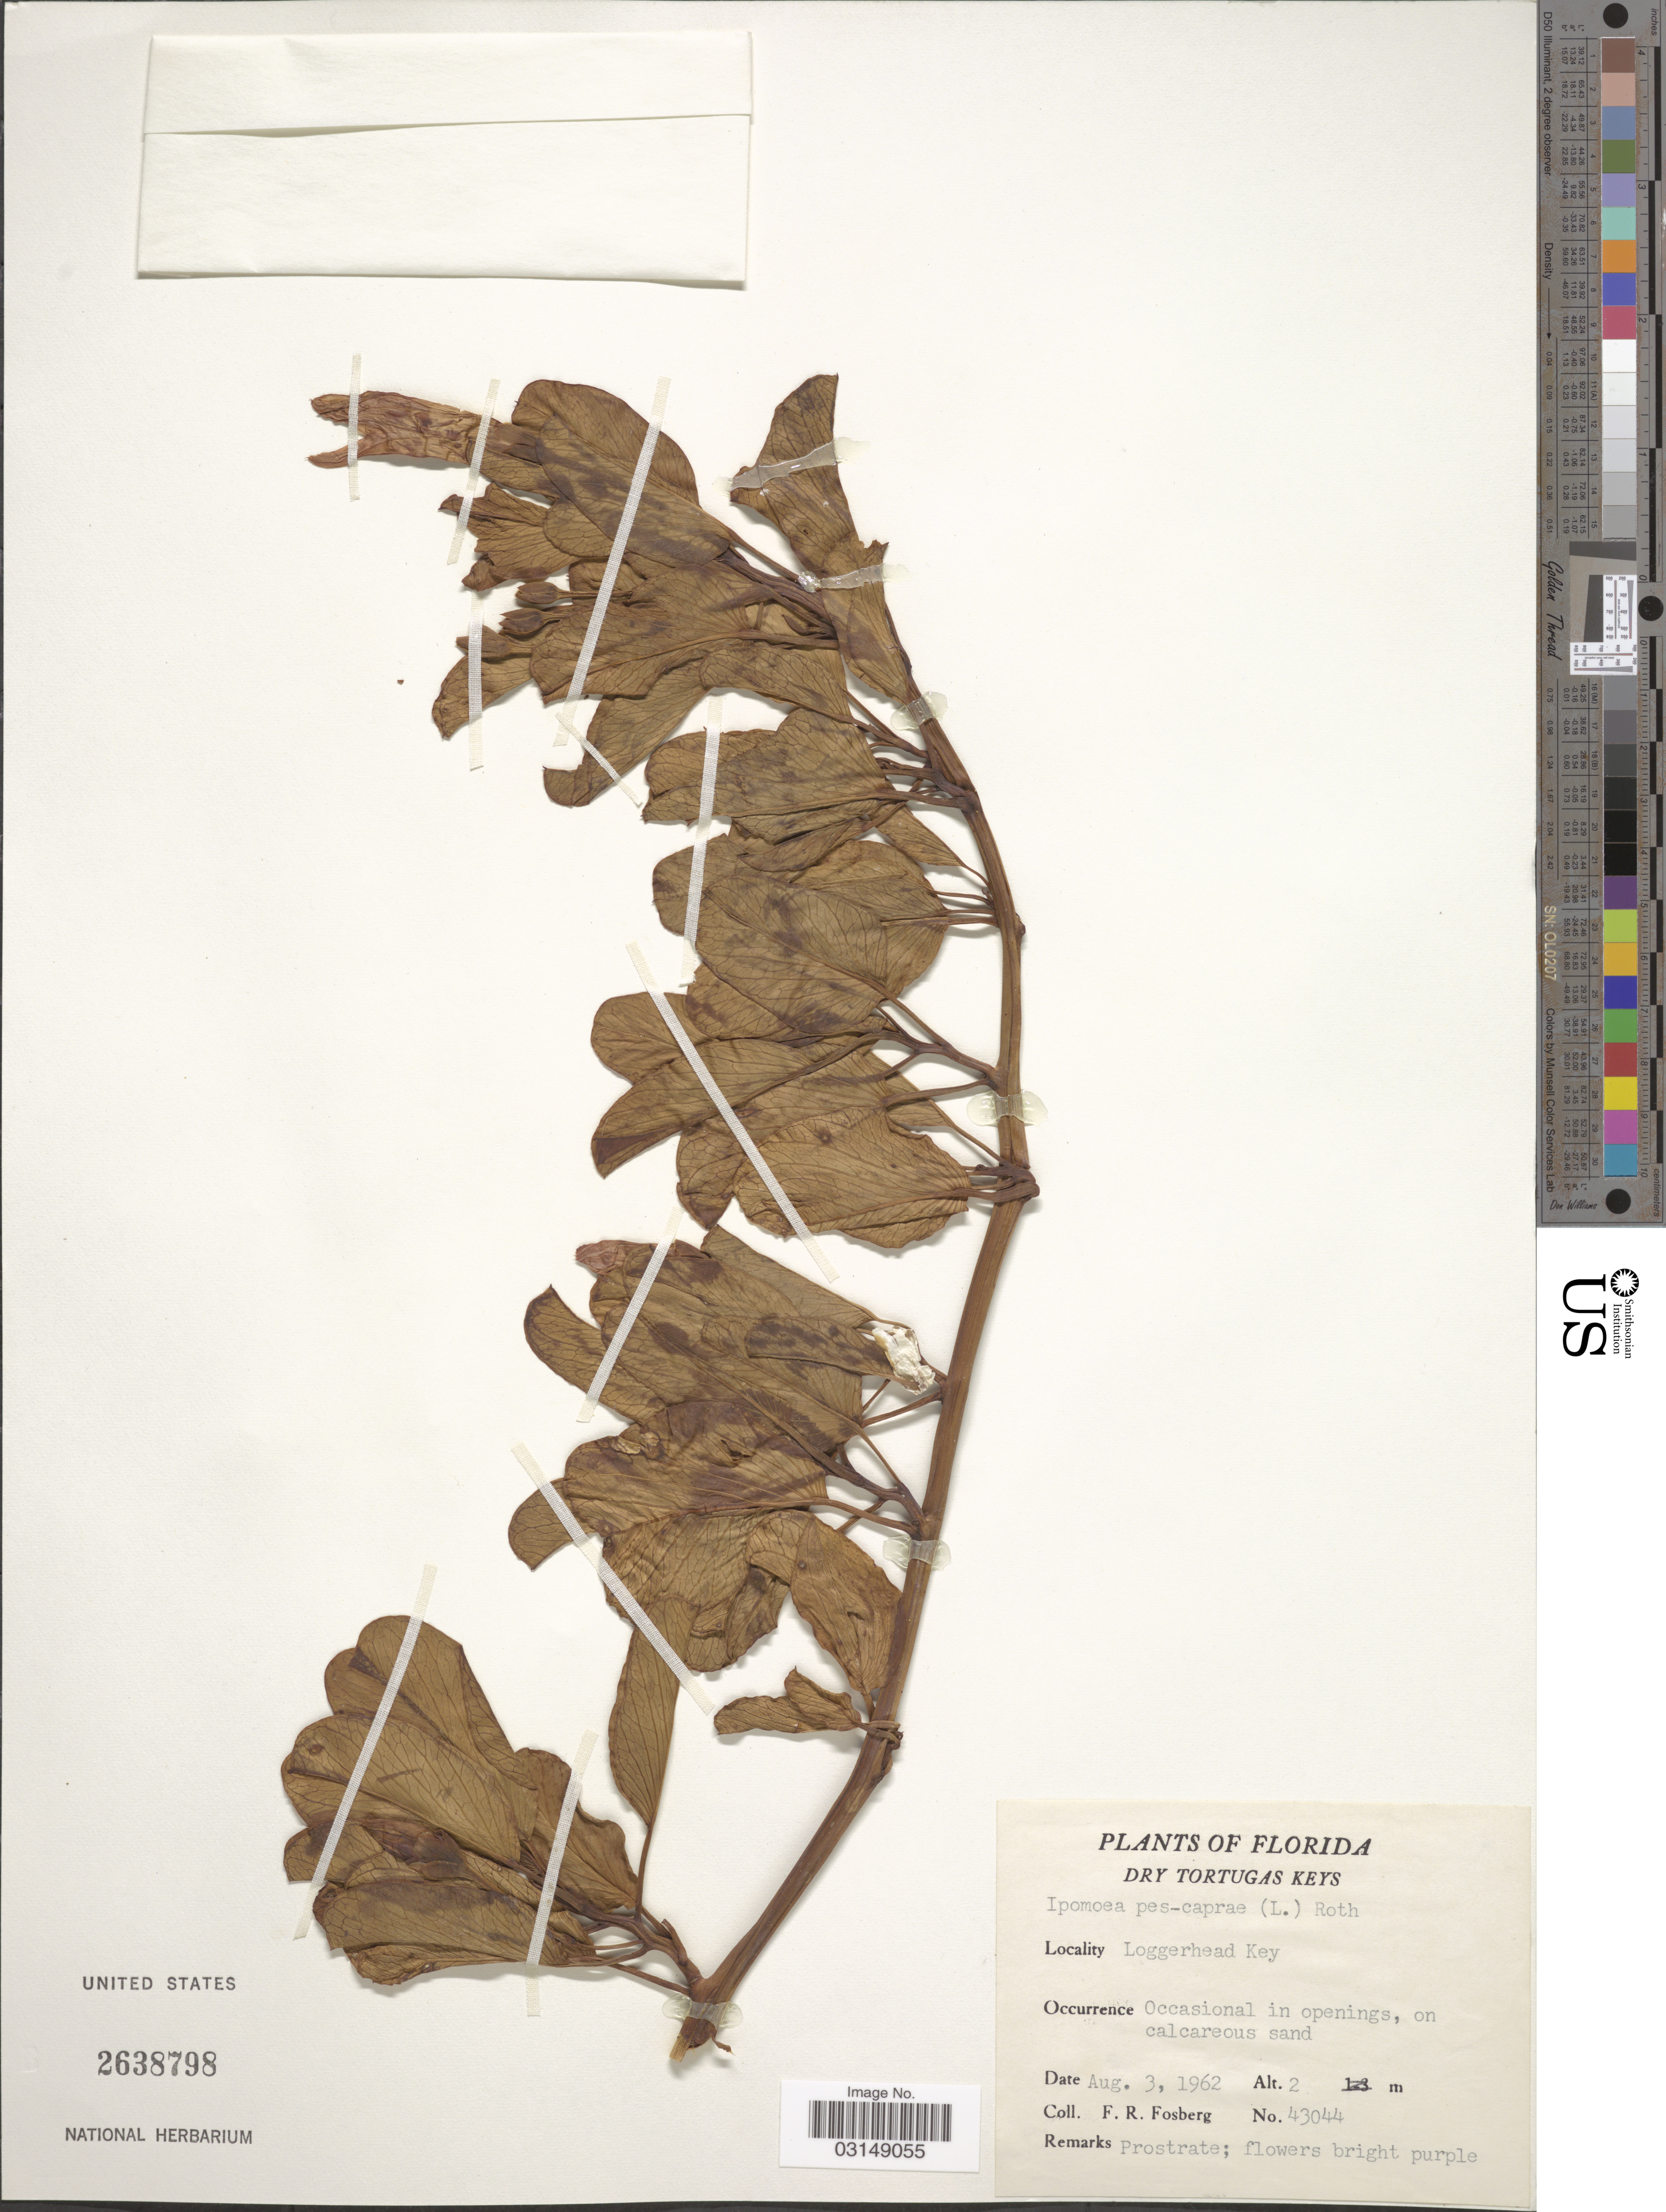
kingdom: Plantae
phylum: Tracheophyta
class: Magnoliopsida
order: Solanales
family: Convolvulaceae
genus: Ipomoea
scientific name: Ipomoea pes-caprae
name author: (L.) R. Br.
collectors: F. R. Fosberg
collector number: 43044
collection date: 1962-08-03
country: United States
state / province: Florida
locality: Dry Tortugas Keys. Loggerhead Key.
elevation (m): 2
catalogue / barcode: US 2638798